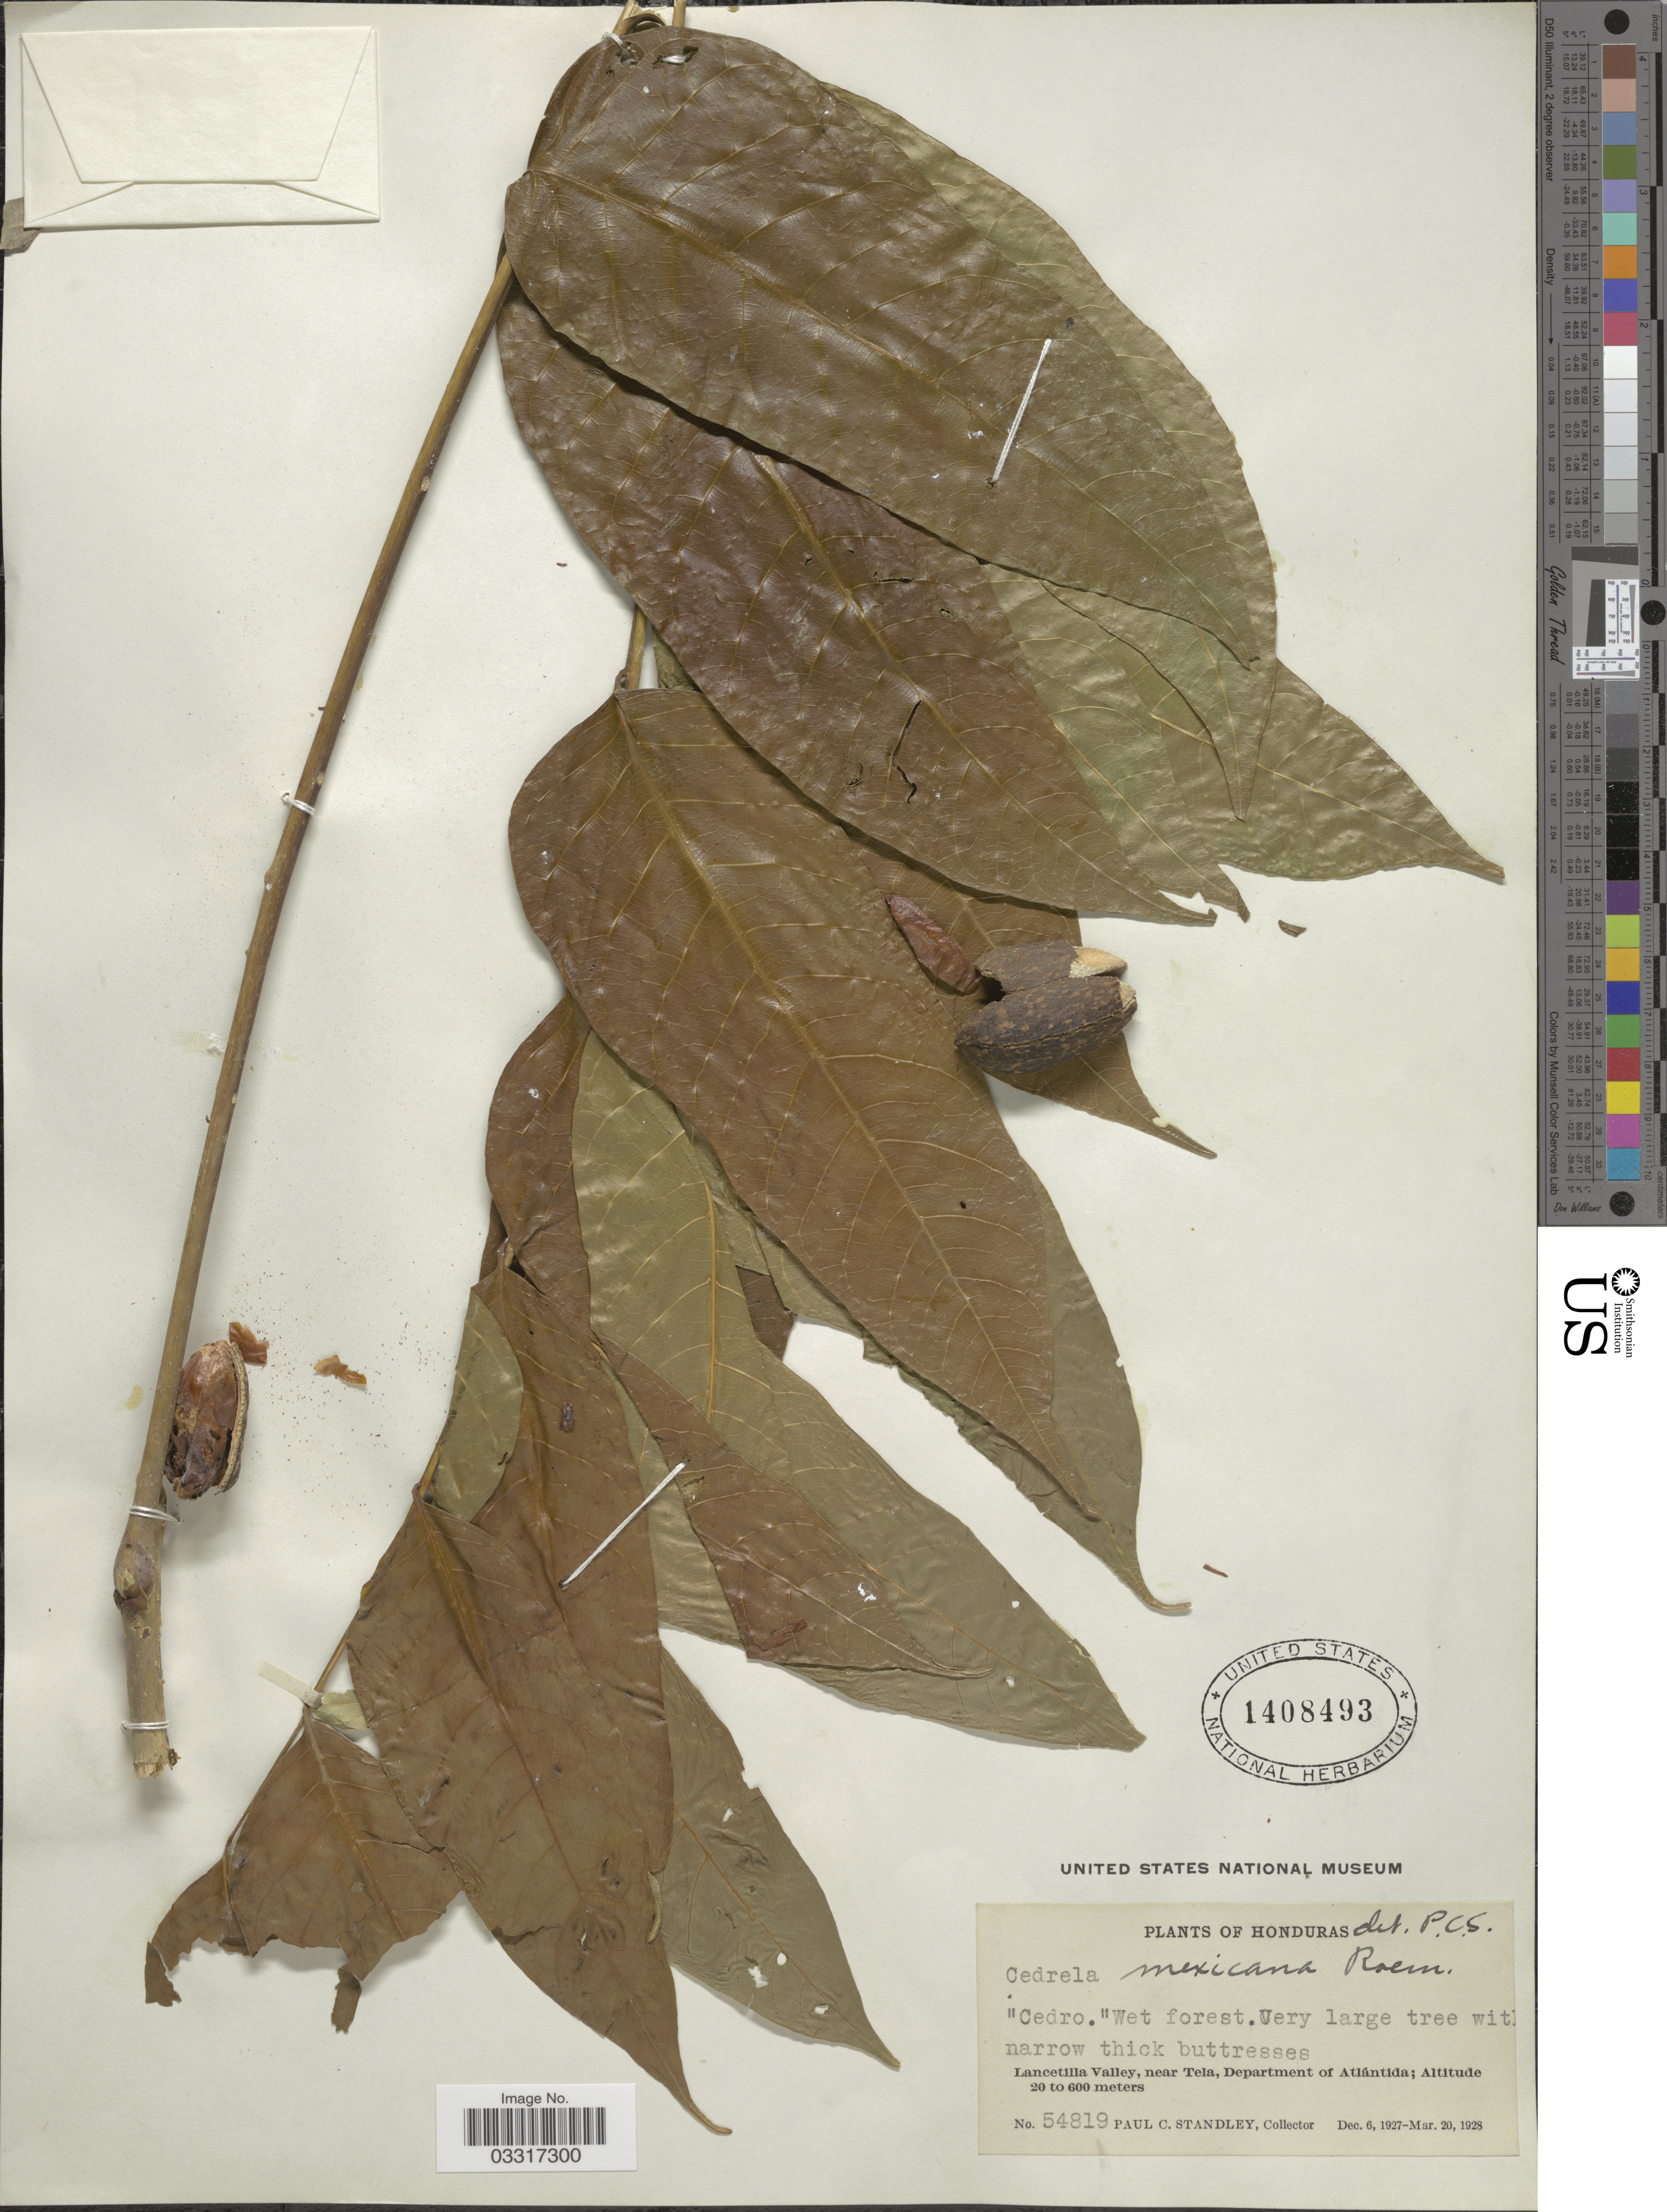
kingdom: Plantae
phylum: Tracheophyta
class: Magnoliopsida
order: Sapindales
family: Meliaceae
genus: Cedrela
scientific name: Cedrela mexicana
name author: M. Roem.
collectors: P. C. Standley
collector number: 54819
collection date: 1927-12-06/1928-03-20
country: Honduras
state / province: Atlántida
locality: Lancetilla Valley, near Tela, Department of Atlántida.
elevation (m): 20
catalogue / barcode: US 1408493